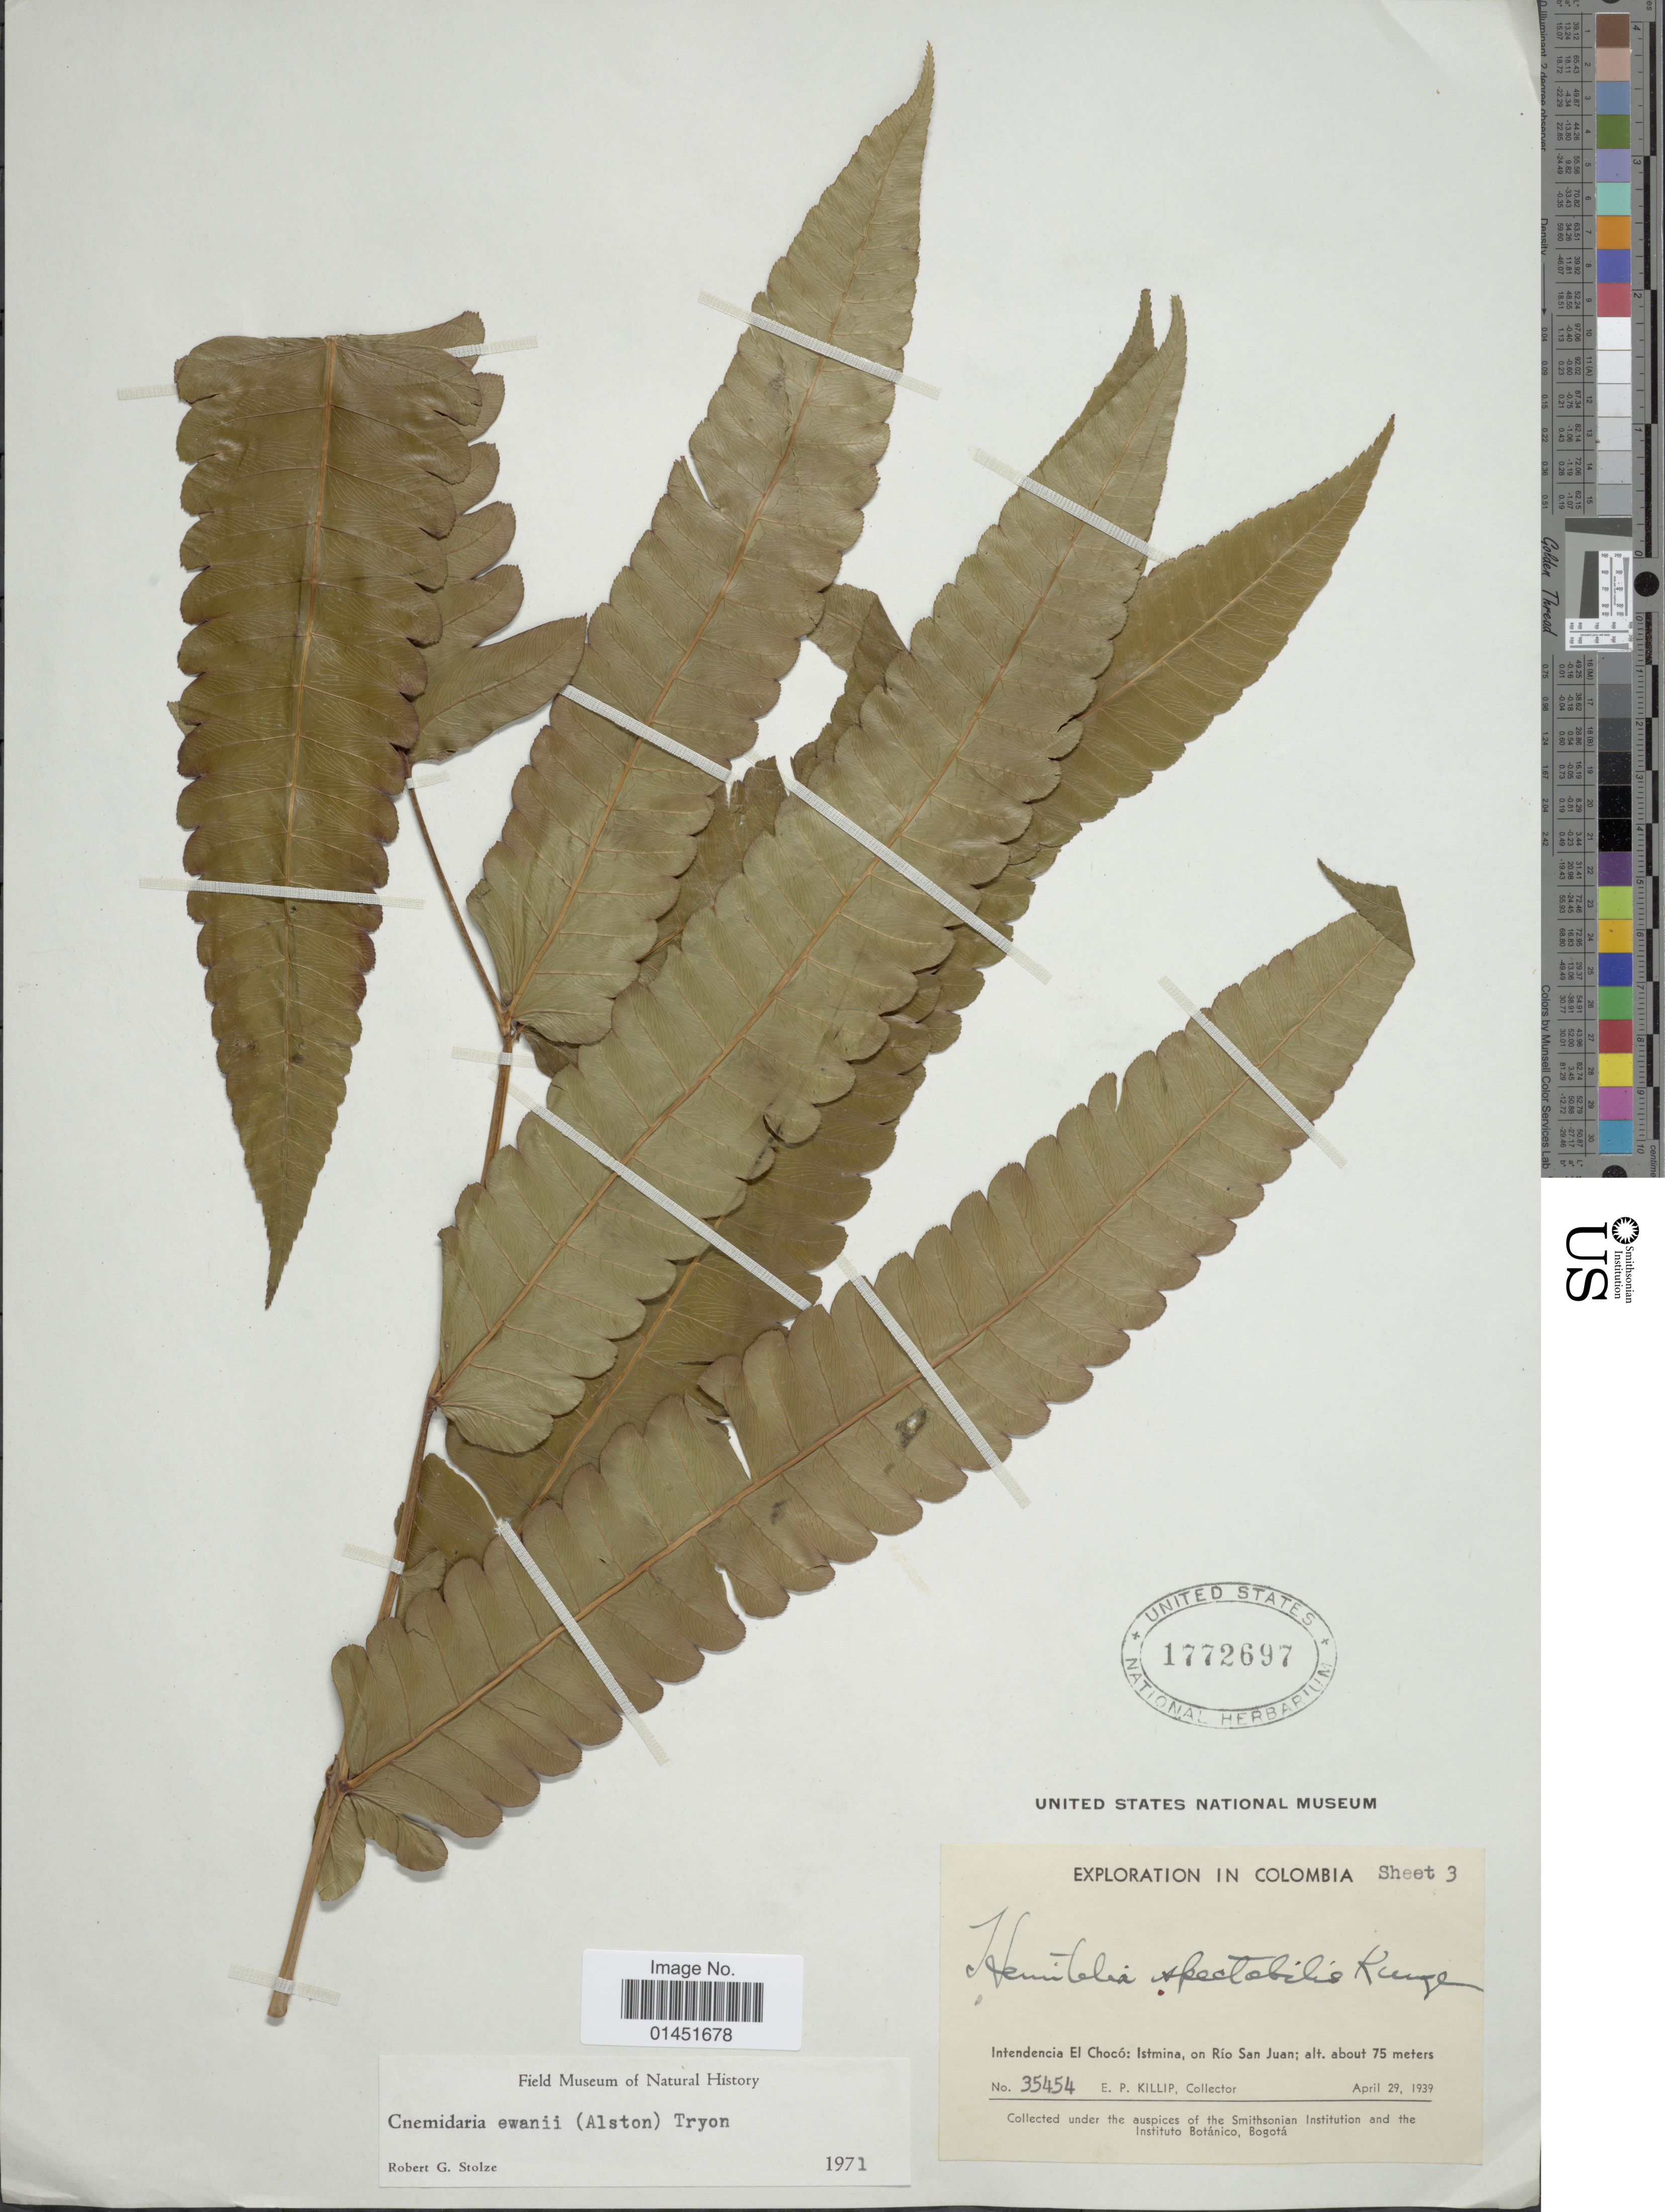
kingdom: Plantae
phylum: Tracheophyta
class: Polypodiopsida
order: Cyatheales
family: Cyatheaceae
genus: Cyathea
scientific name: Cyathea ewanii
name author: Alston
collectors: E. P. Killip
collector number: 35454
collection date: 1939-04-29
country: Colombia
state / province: Chocó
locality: Istmina, on Rio San Juan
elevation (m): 75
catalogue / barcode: US 1772697